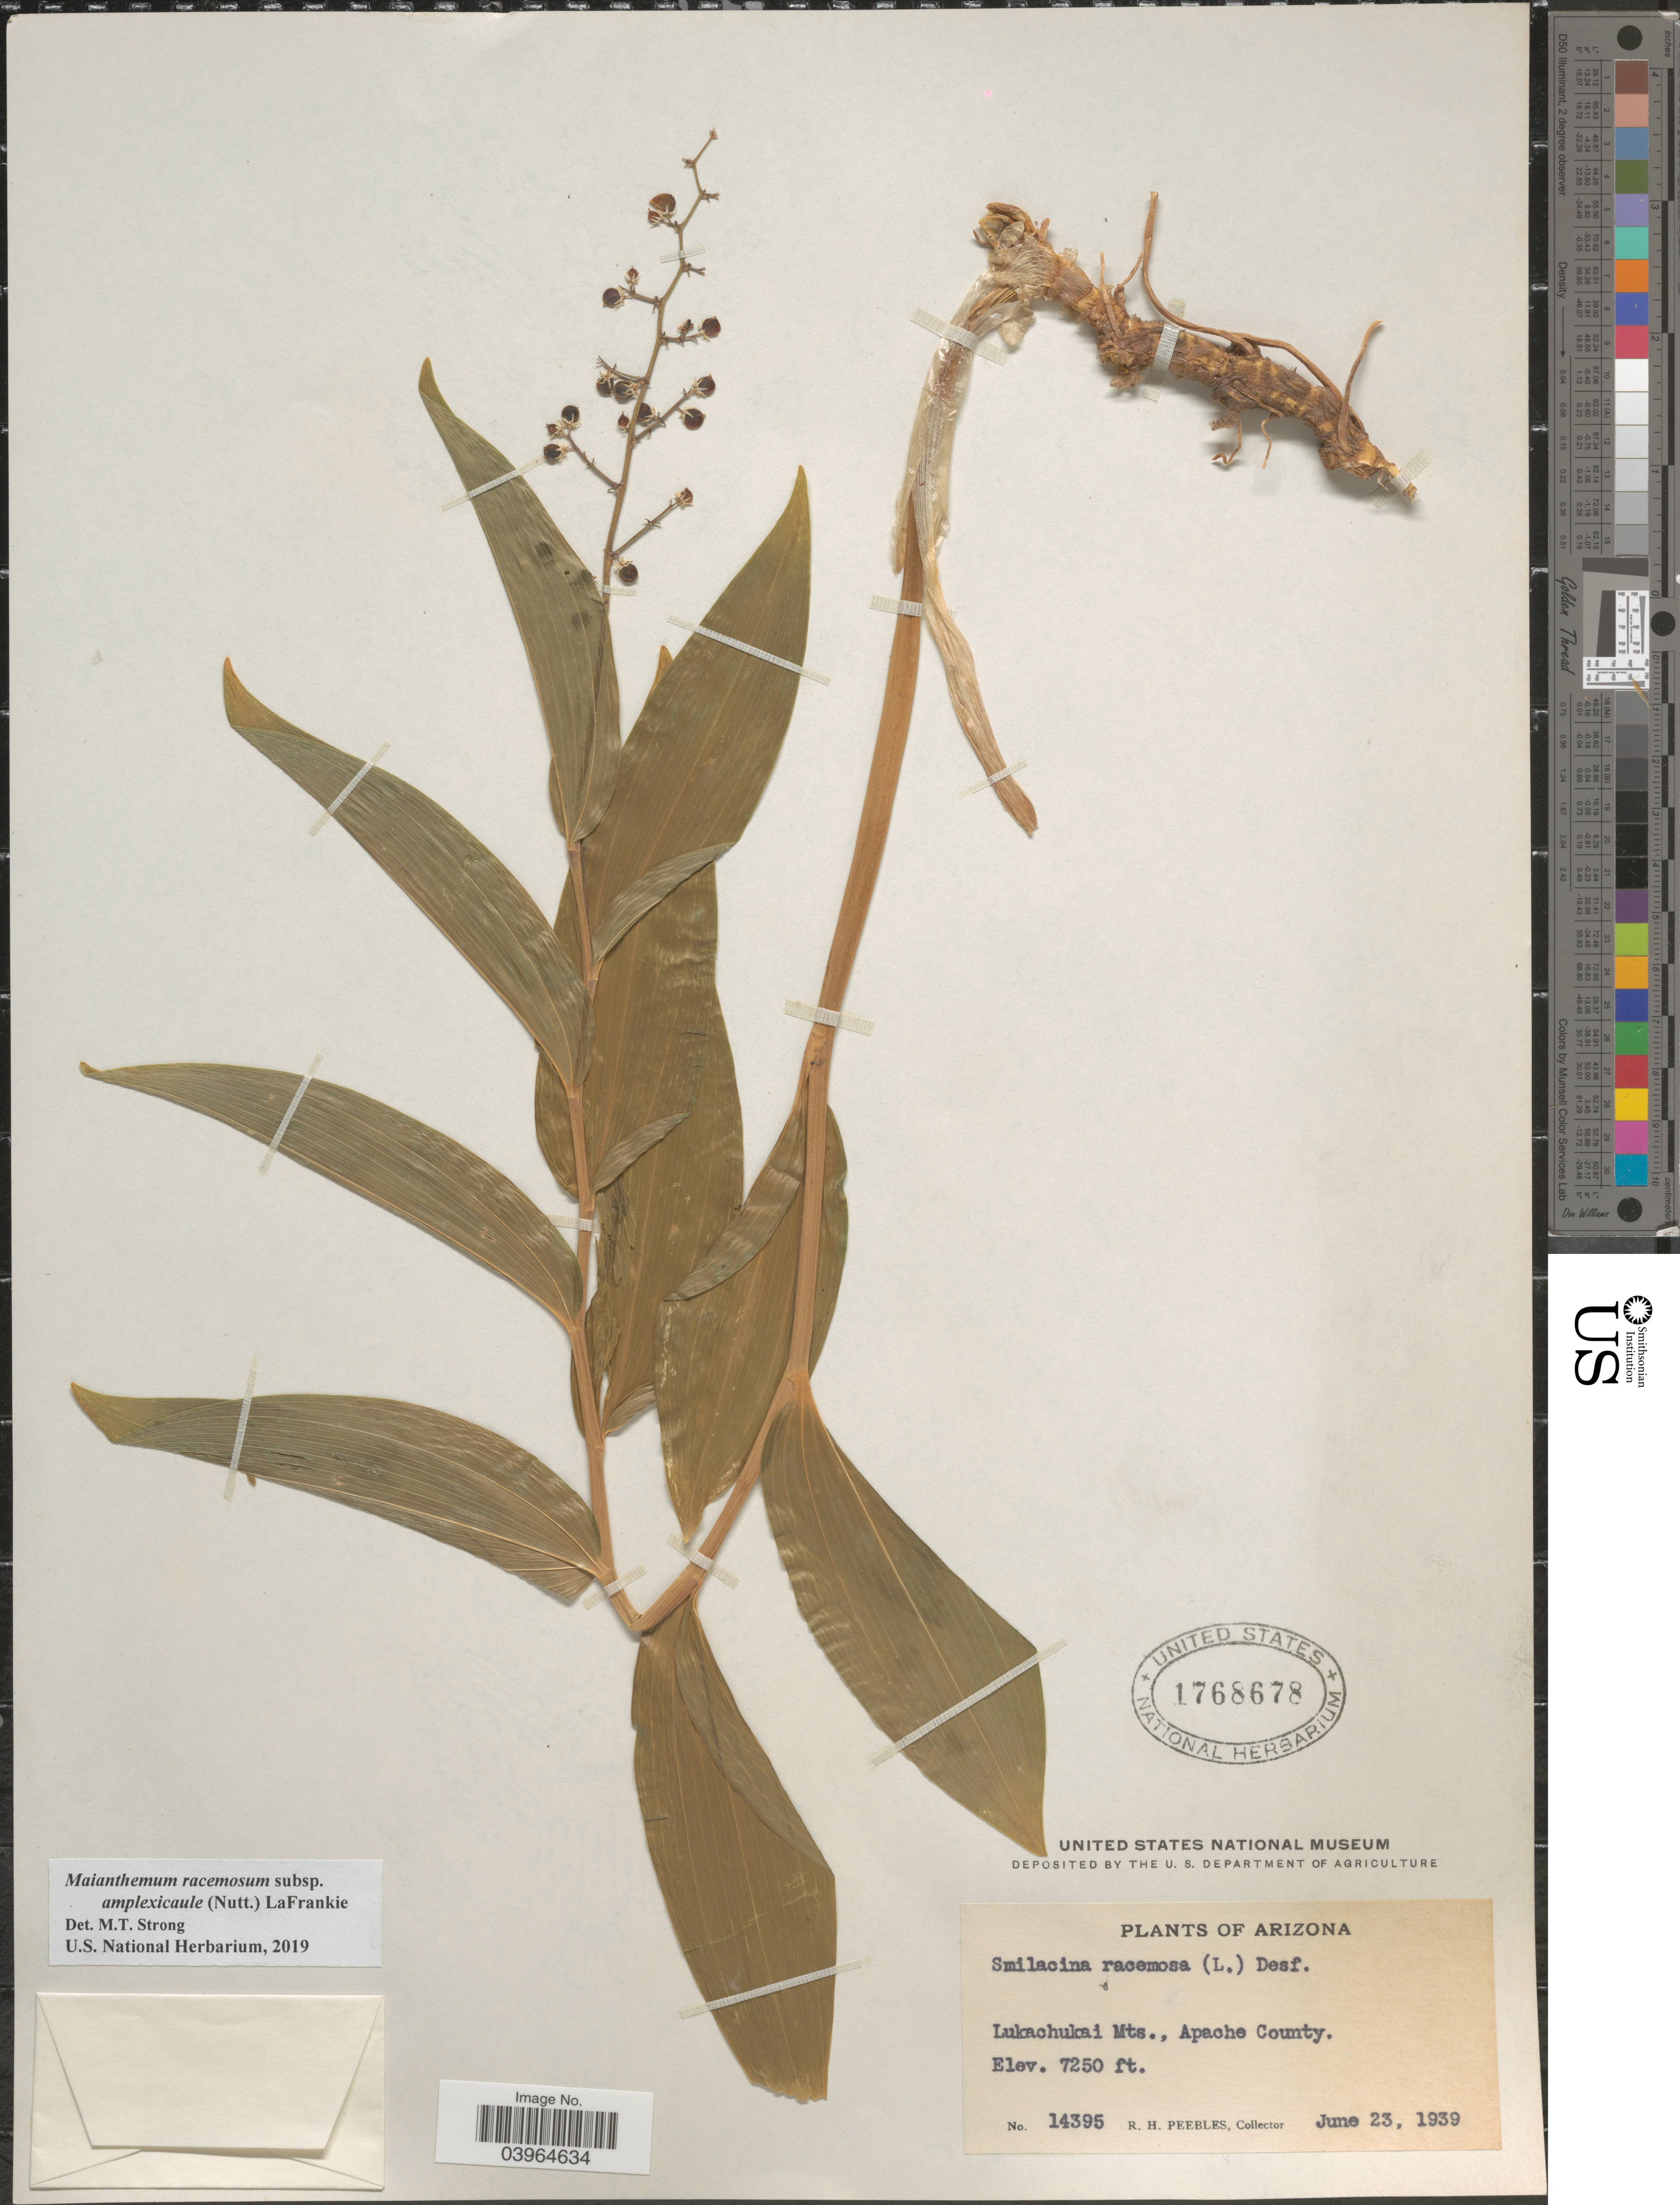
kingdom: Plantae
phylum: Tracheophyta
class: Liliopsida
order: Asparagales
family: Asparagaceae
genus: Maianthemum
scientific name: Maianthemum racemosum subsp. amplexicaule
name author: (Nutt.) LaFrankie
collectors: R. H. Peebles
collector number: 14395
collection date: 1939-06-23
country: United States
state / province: Arizona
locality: Lukachukai Mts., Apache County.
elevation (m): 2210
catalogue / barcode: US 1768678